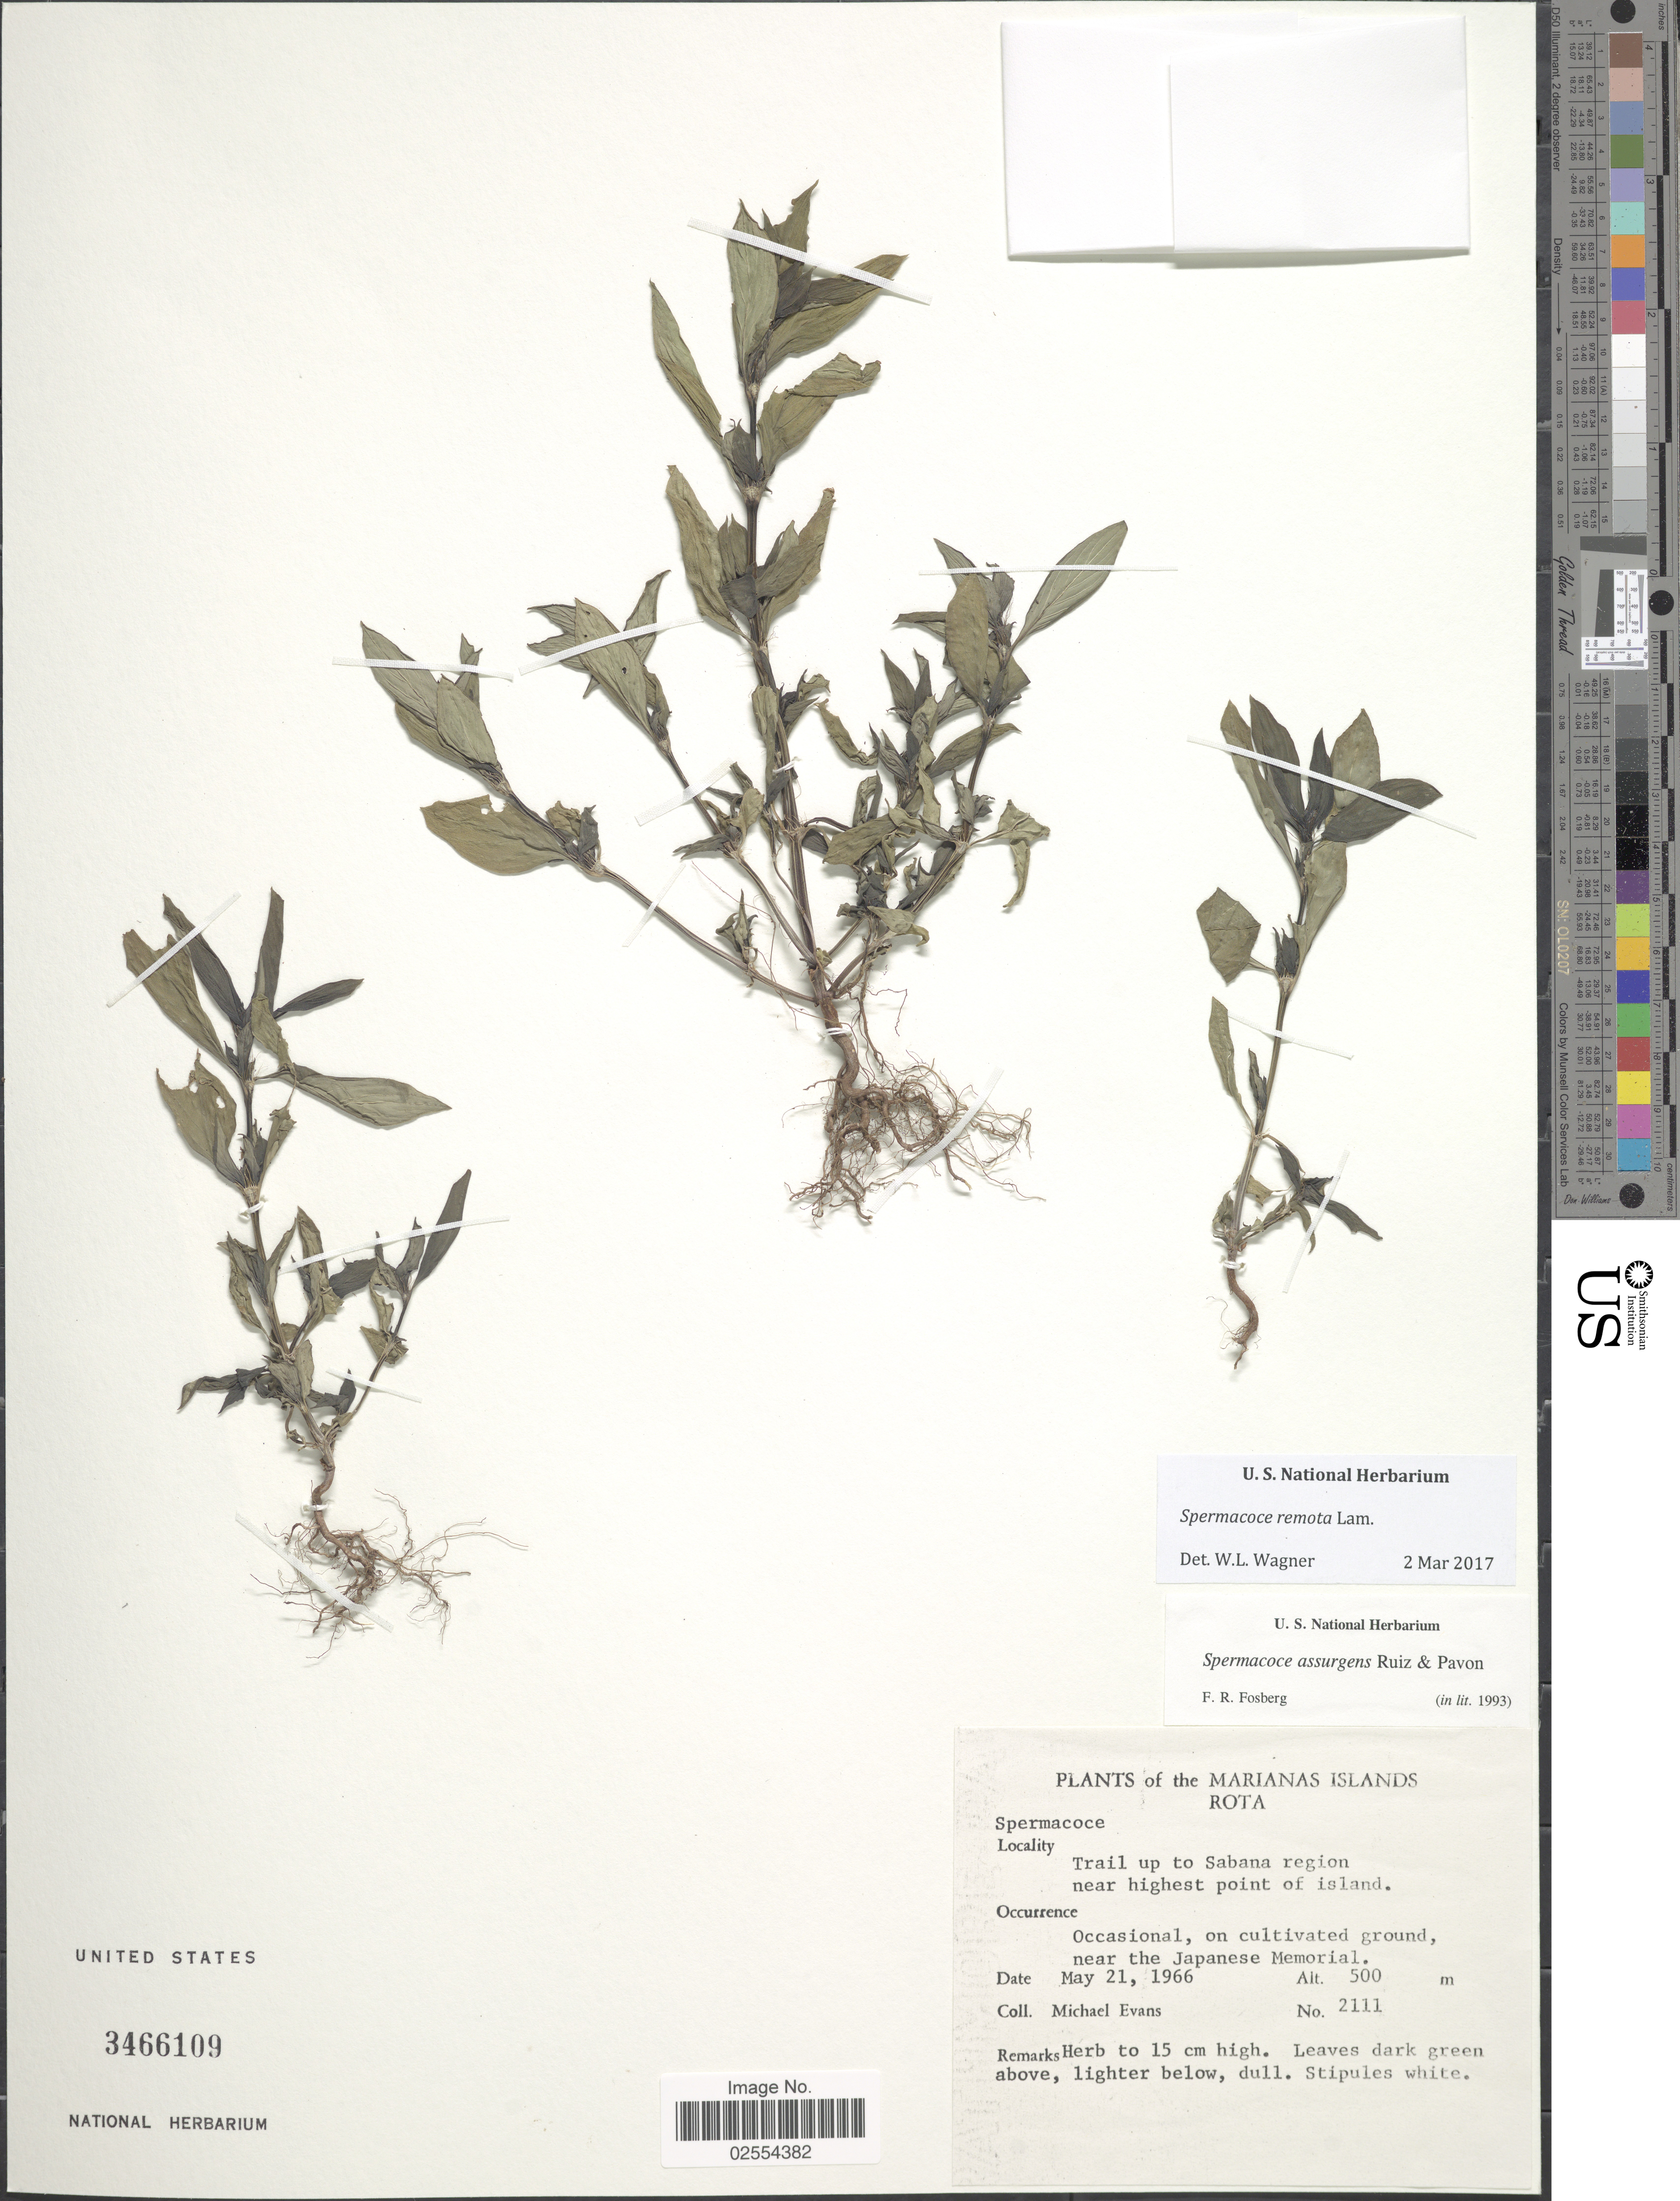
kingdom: Plantae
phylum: Tracheophyta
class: Magnoliopsida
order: Gentianales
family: Rubiaceae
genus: Spermacoce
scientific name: Spermacoce remota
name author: Lam.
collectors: M. Evans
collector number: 2111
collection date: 1966-05-21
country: Northern Mariana Islands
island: Rota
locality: Rota, TRail up to Sabana region near the highest point of island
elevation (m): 500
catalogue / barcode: US 3466109